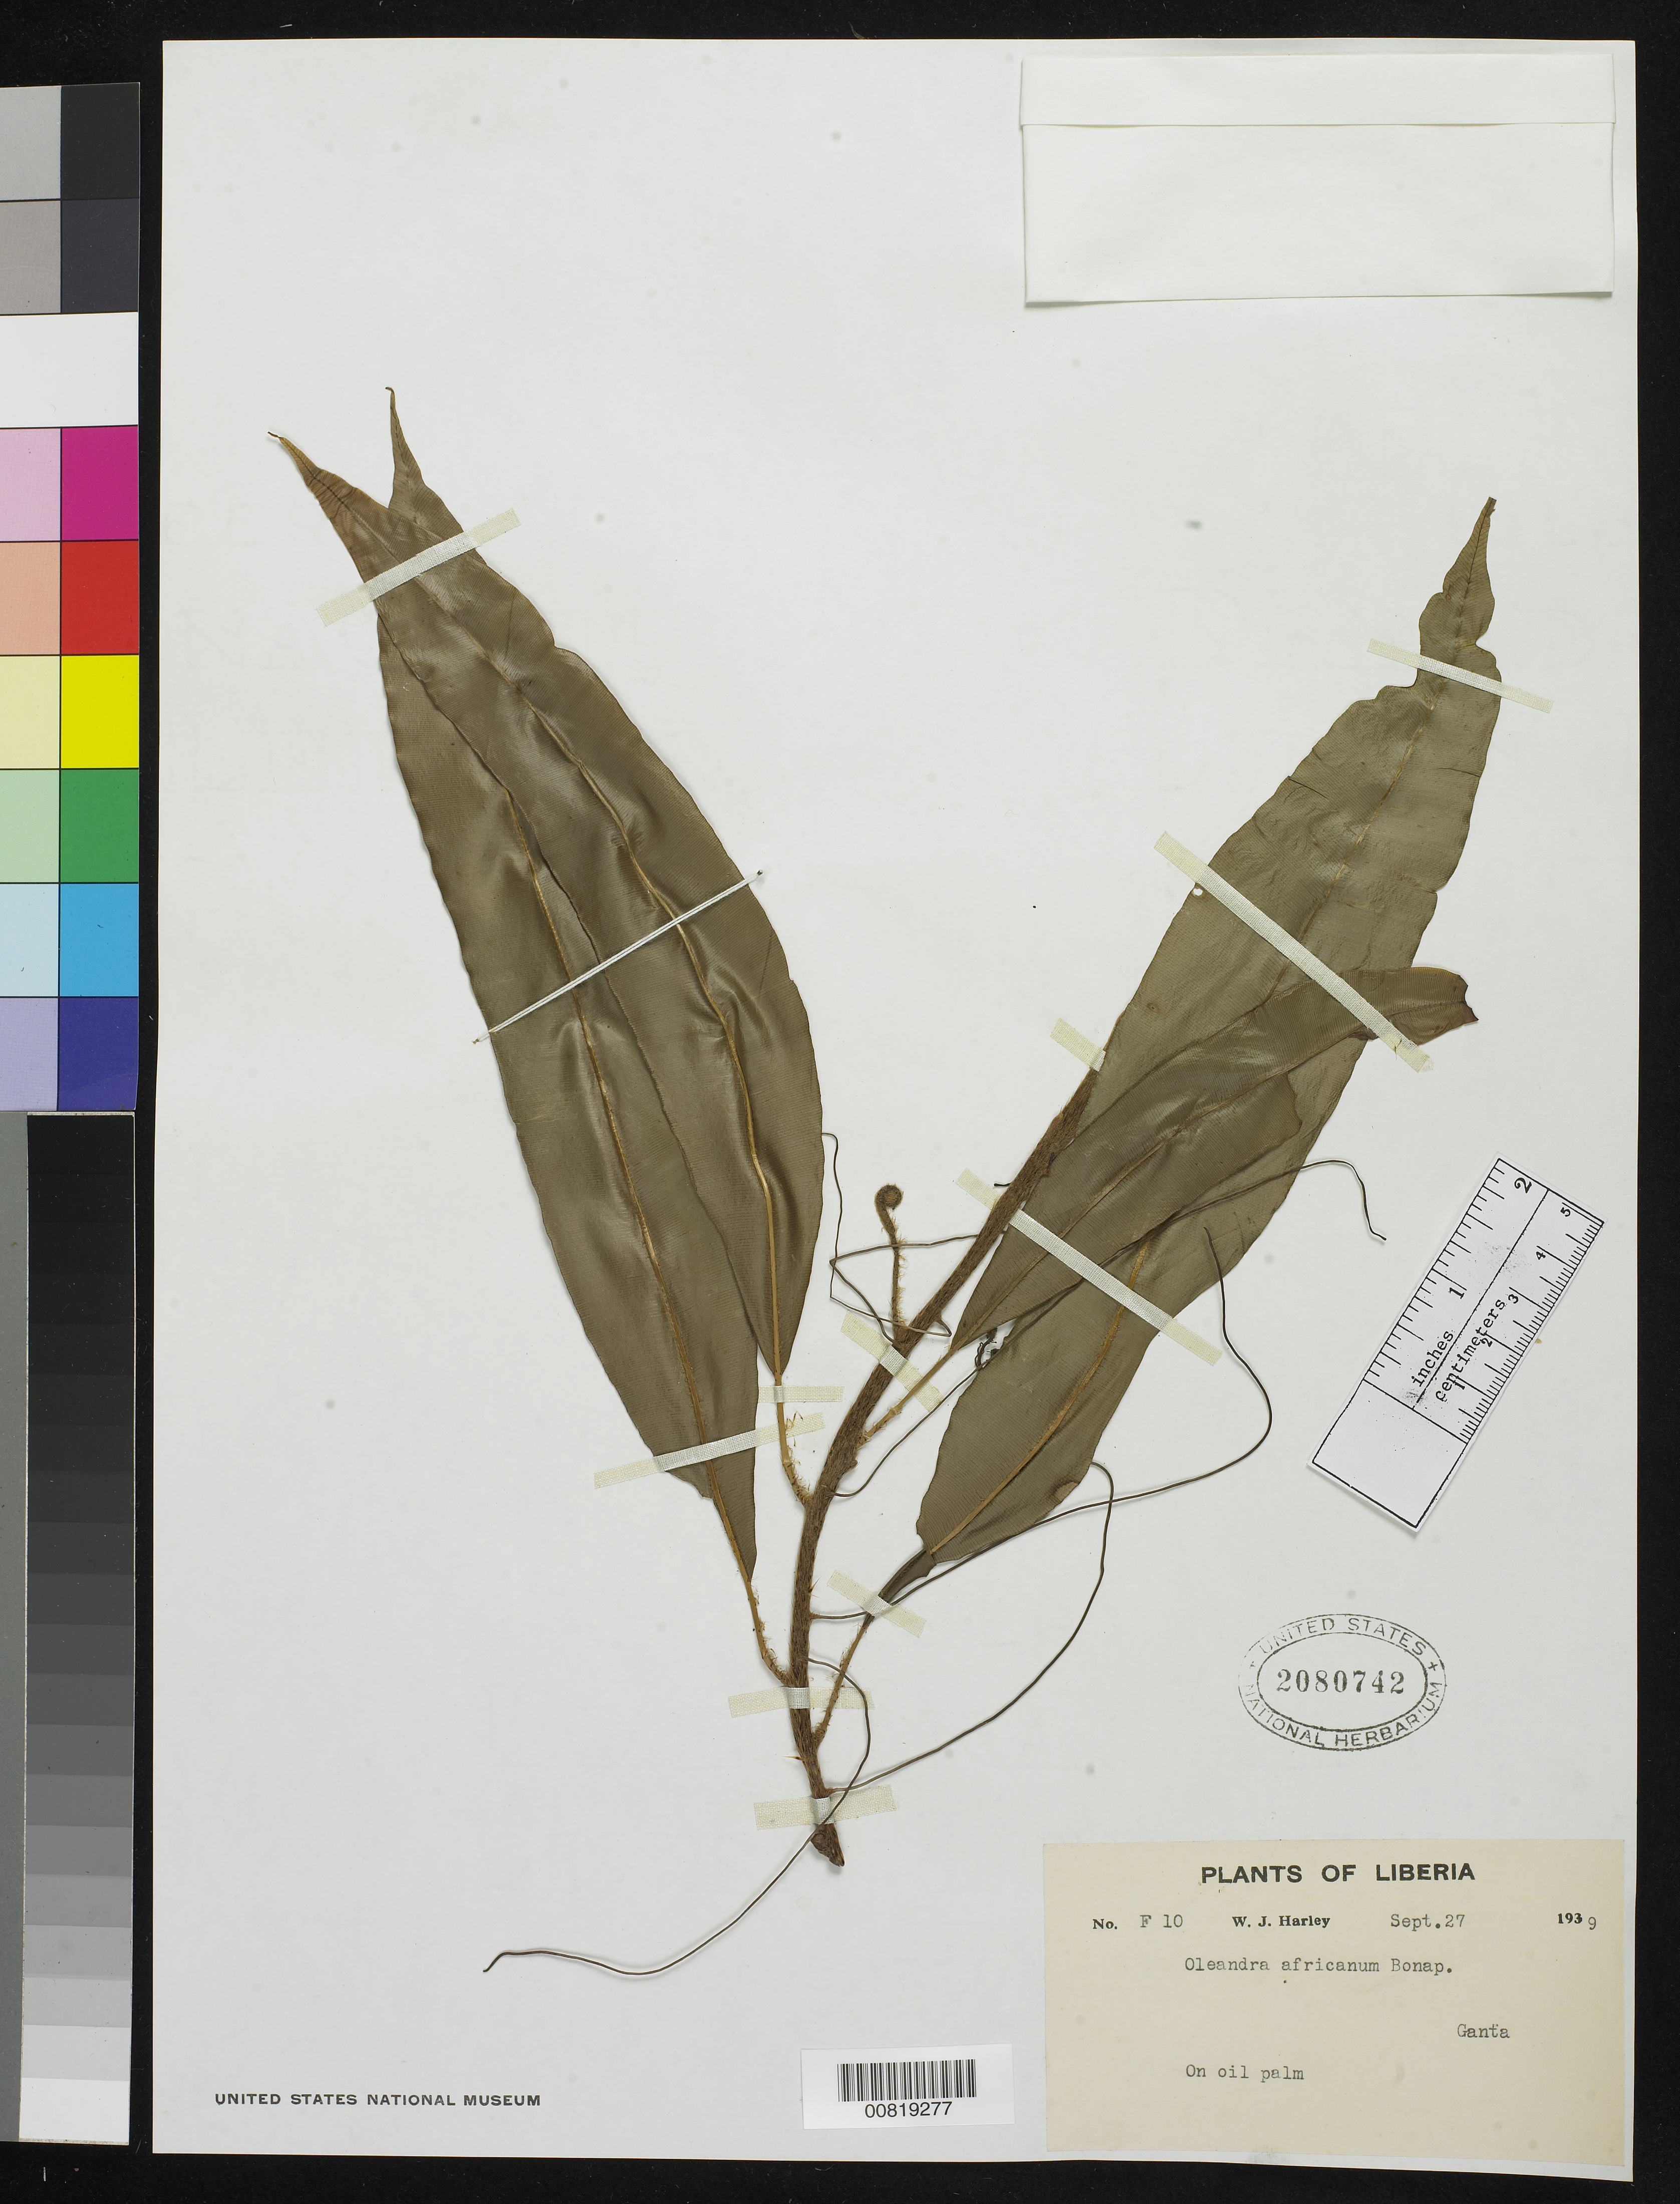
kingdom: Plantae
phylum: Tracheophyta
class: Polypodiopsida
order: Polypodiales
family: Oleandraceae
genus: Oleandra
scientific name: Oleandra africana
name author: Bonap.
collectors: W. Harley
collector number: F 10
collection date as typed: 27 Sep 1939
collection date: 1939-09-27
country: Liberia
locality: Ganta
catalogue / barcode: US 2080742